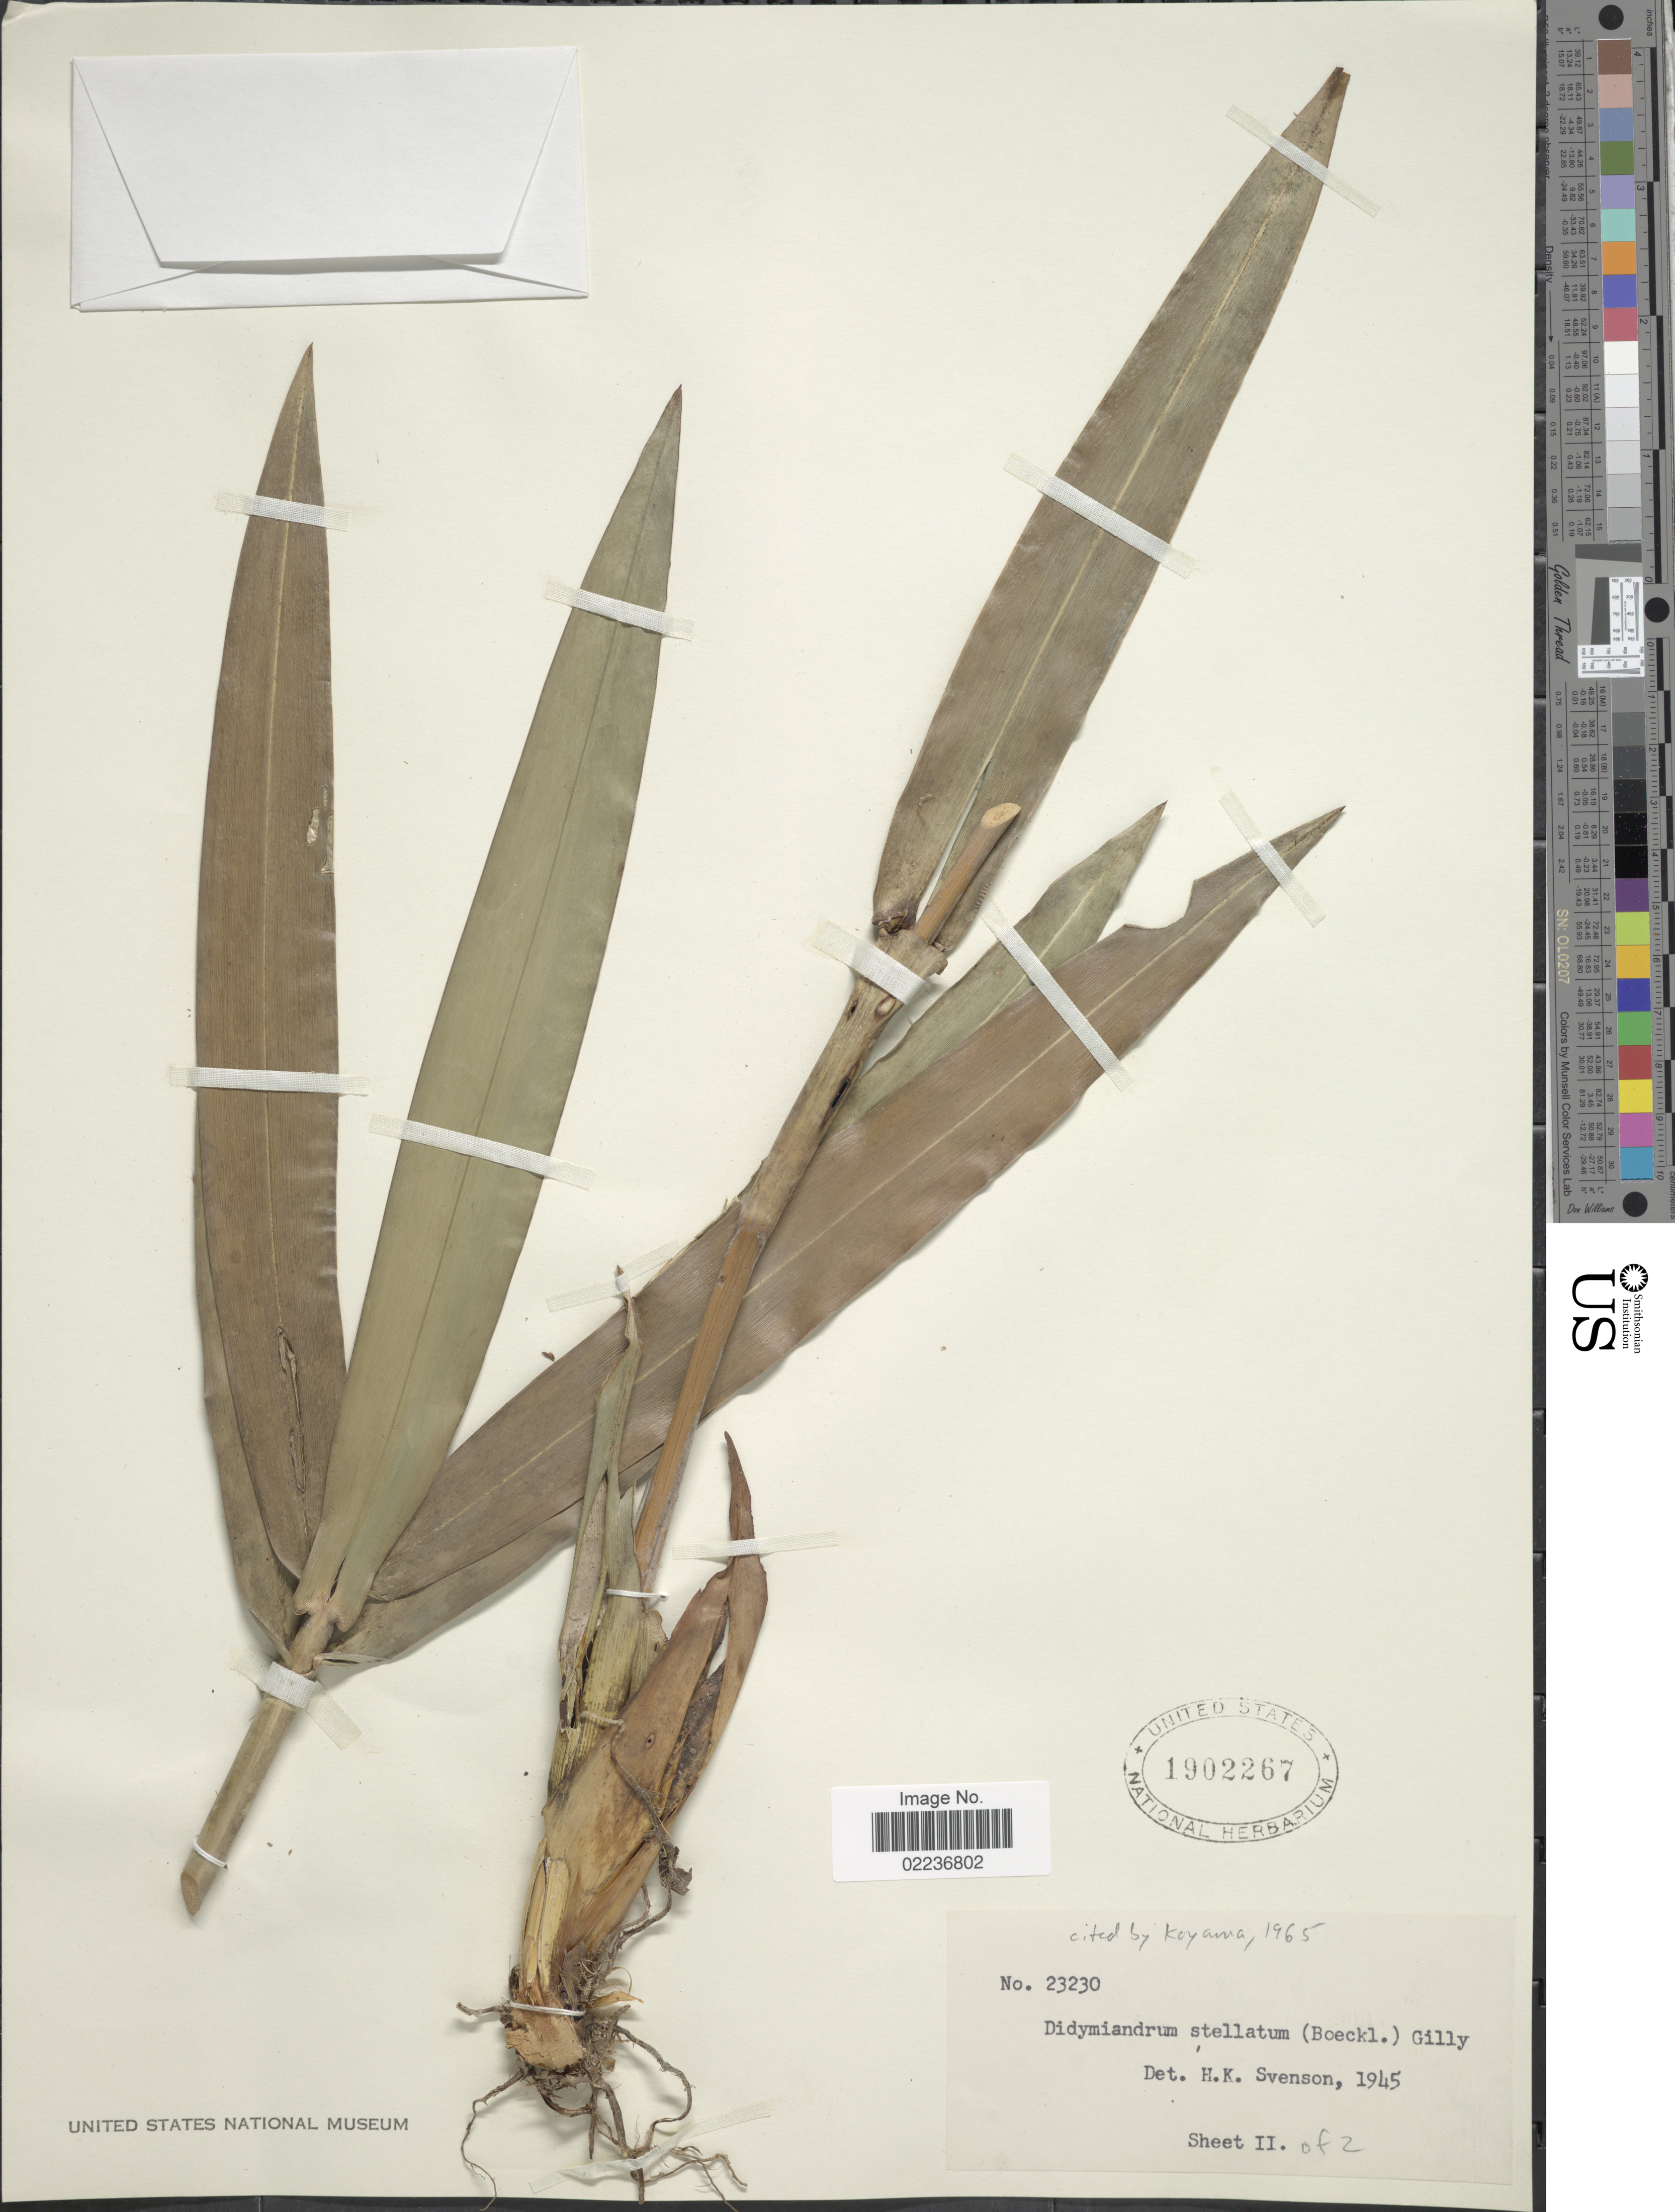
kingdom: Plantae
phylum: Tracheophyta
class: Liliopsida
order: Poales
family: Cyperaceae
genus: Didymiandrum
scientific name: Didymiandrum stellatum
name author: (Boeckeler) Gilly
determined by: Strong, Mark T., (BOT), Smithsonian Institution - National Museum of Natural History (UNITED STATES)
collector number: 23230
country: Guyana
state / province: Potaro-Siparuni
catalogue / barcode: US 1902267